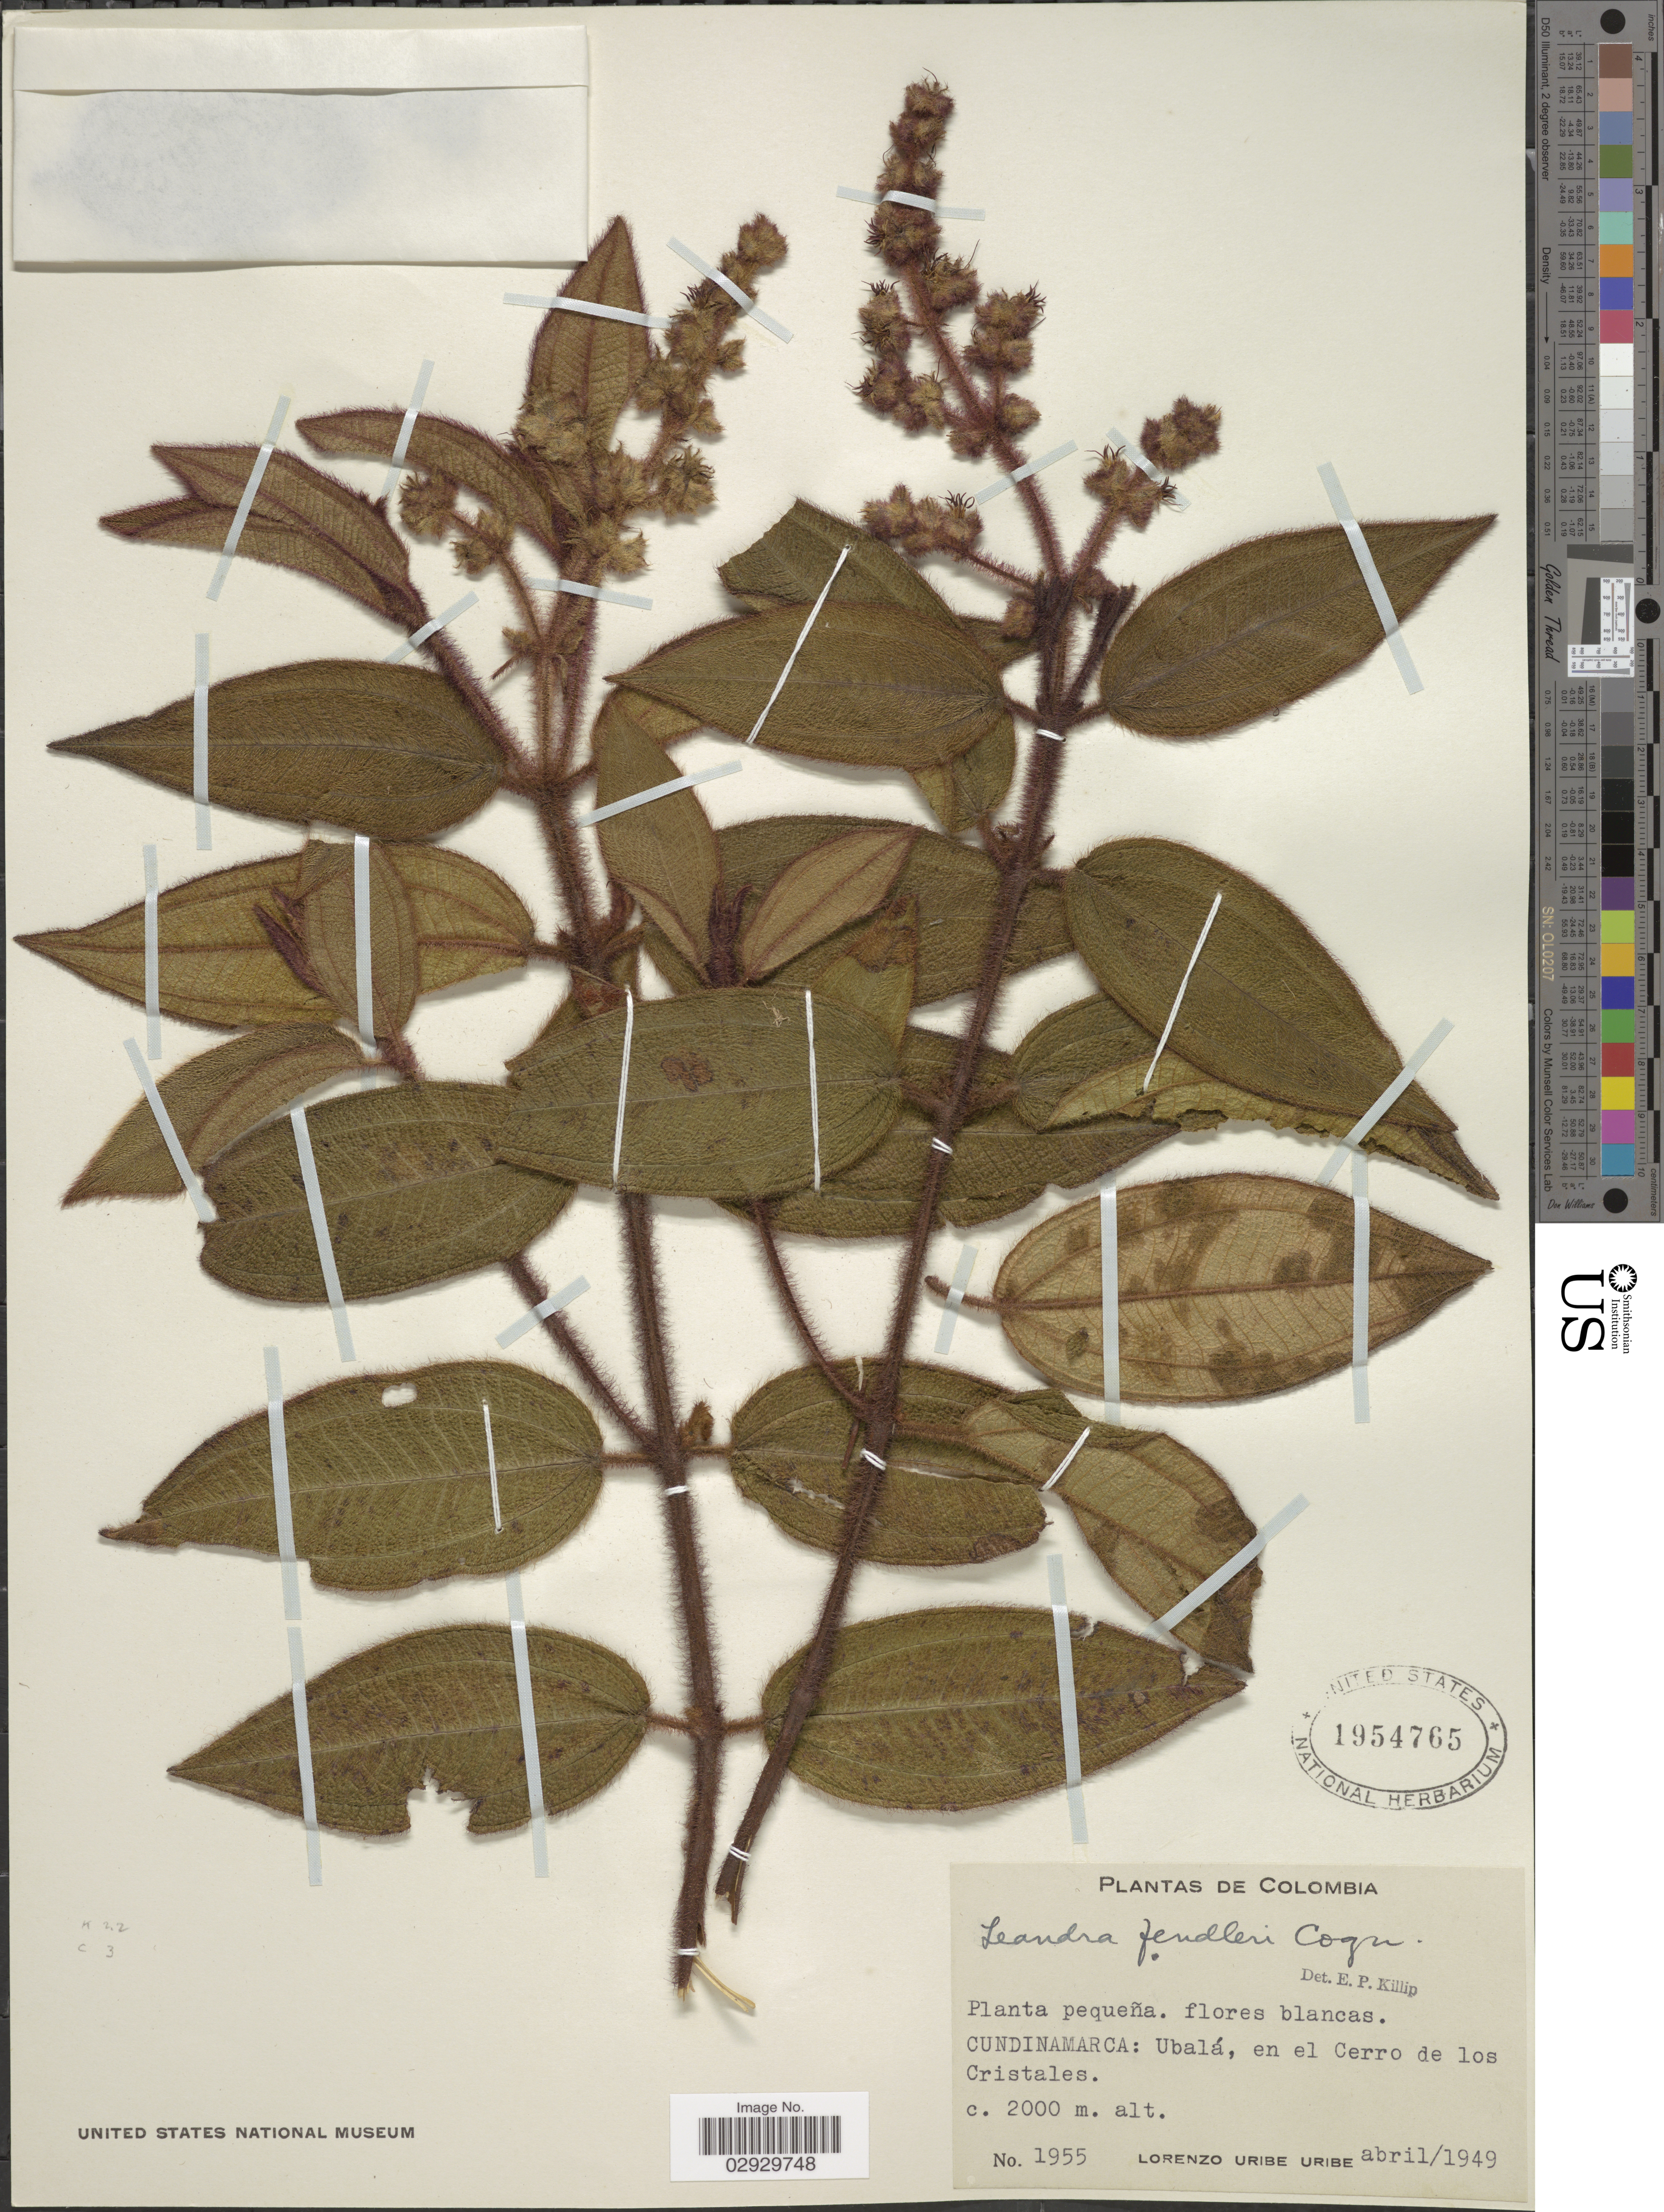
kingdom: Plantae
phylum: Tracheophyta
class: Magnoliopsida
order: Myrtales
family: Melastomataceae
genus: Leandra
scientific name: Leandra lindeniana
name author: (Naudin) Cogn.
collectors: L. Uribe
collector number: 1955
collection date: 1949-04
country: Colombia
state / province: Cundinamarca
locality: Ubalá, en el Cerro de los Cristales.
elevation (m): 2000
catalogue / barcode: US 1954765